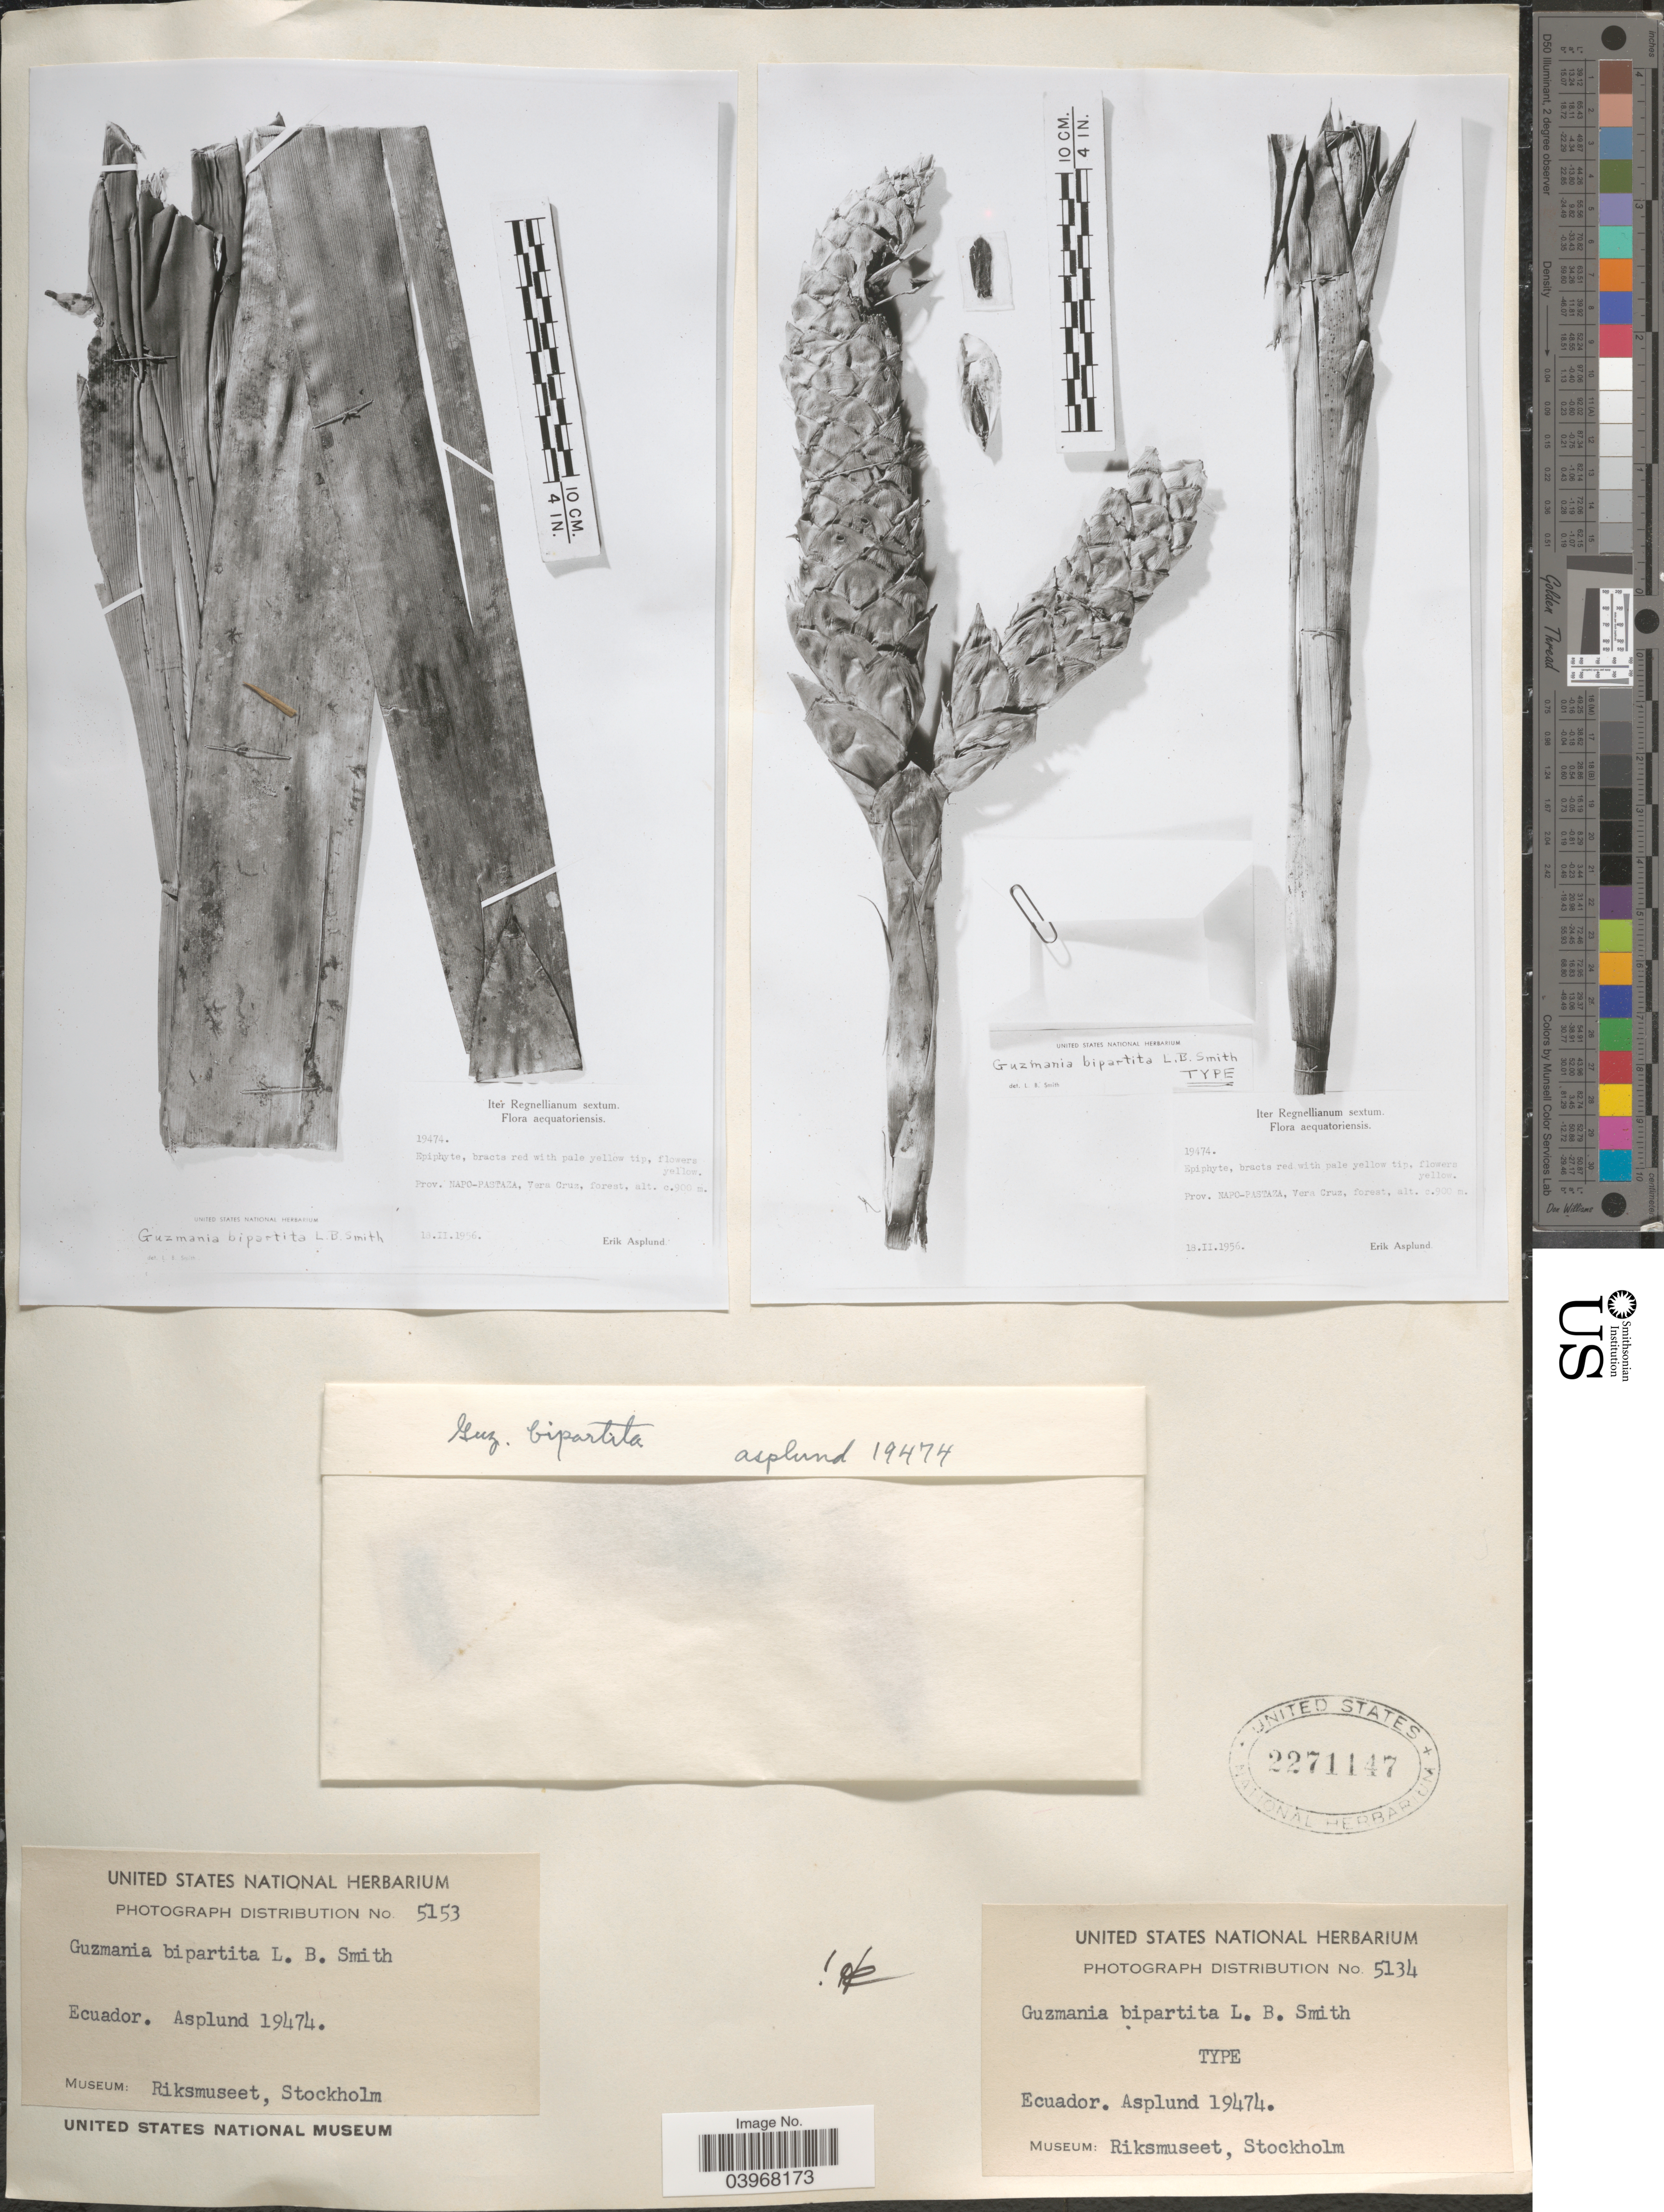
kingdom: Plantae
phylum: Tracheophyta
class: Liliopsida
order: Poales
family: Bromeliaceae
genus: Guzmania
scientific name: Guzmania bipartita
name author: L.B. Sm.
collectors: E. Asplund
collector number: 19474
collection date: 1956-02-18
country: Ecuador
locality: Prov. Napo-Pastaza, Vera Cruz, forest.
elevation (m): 900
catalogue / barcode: US 2271147